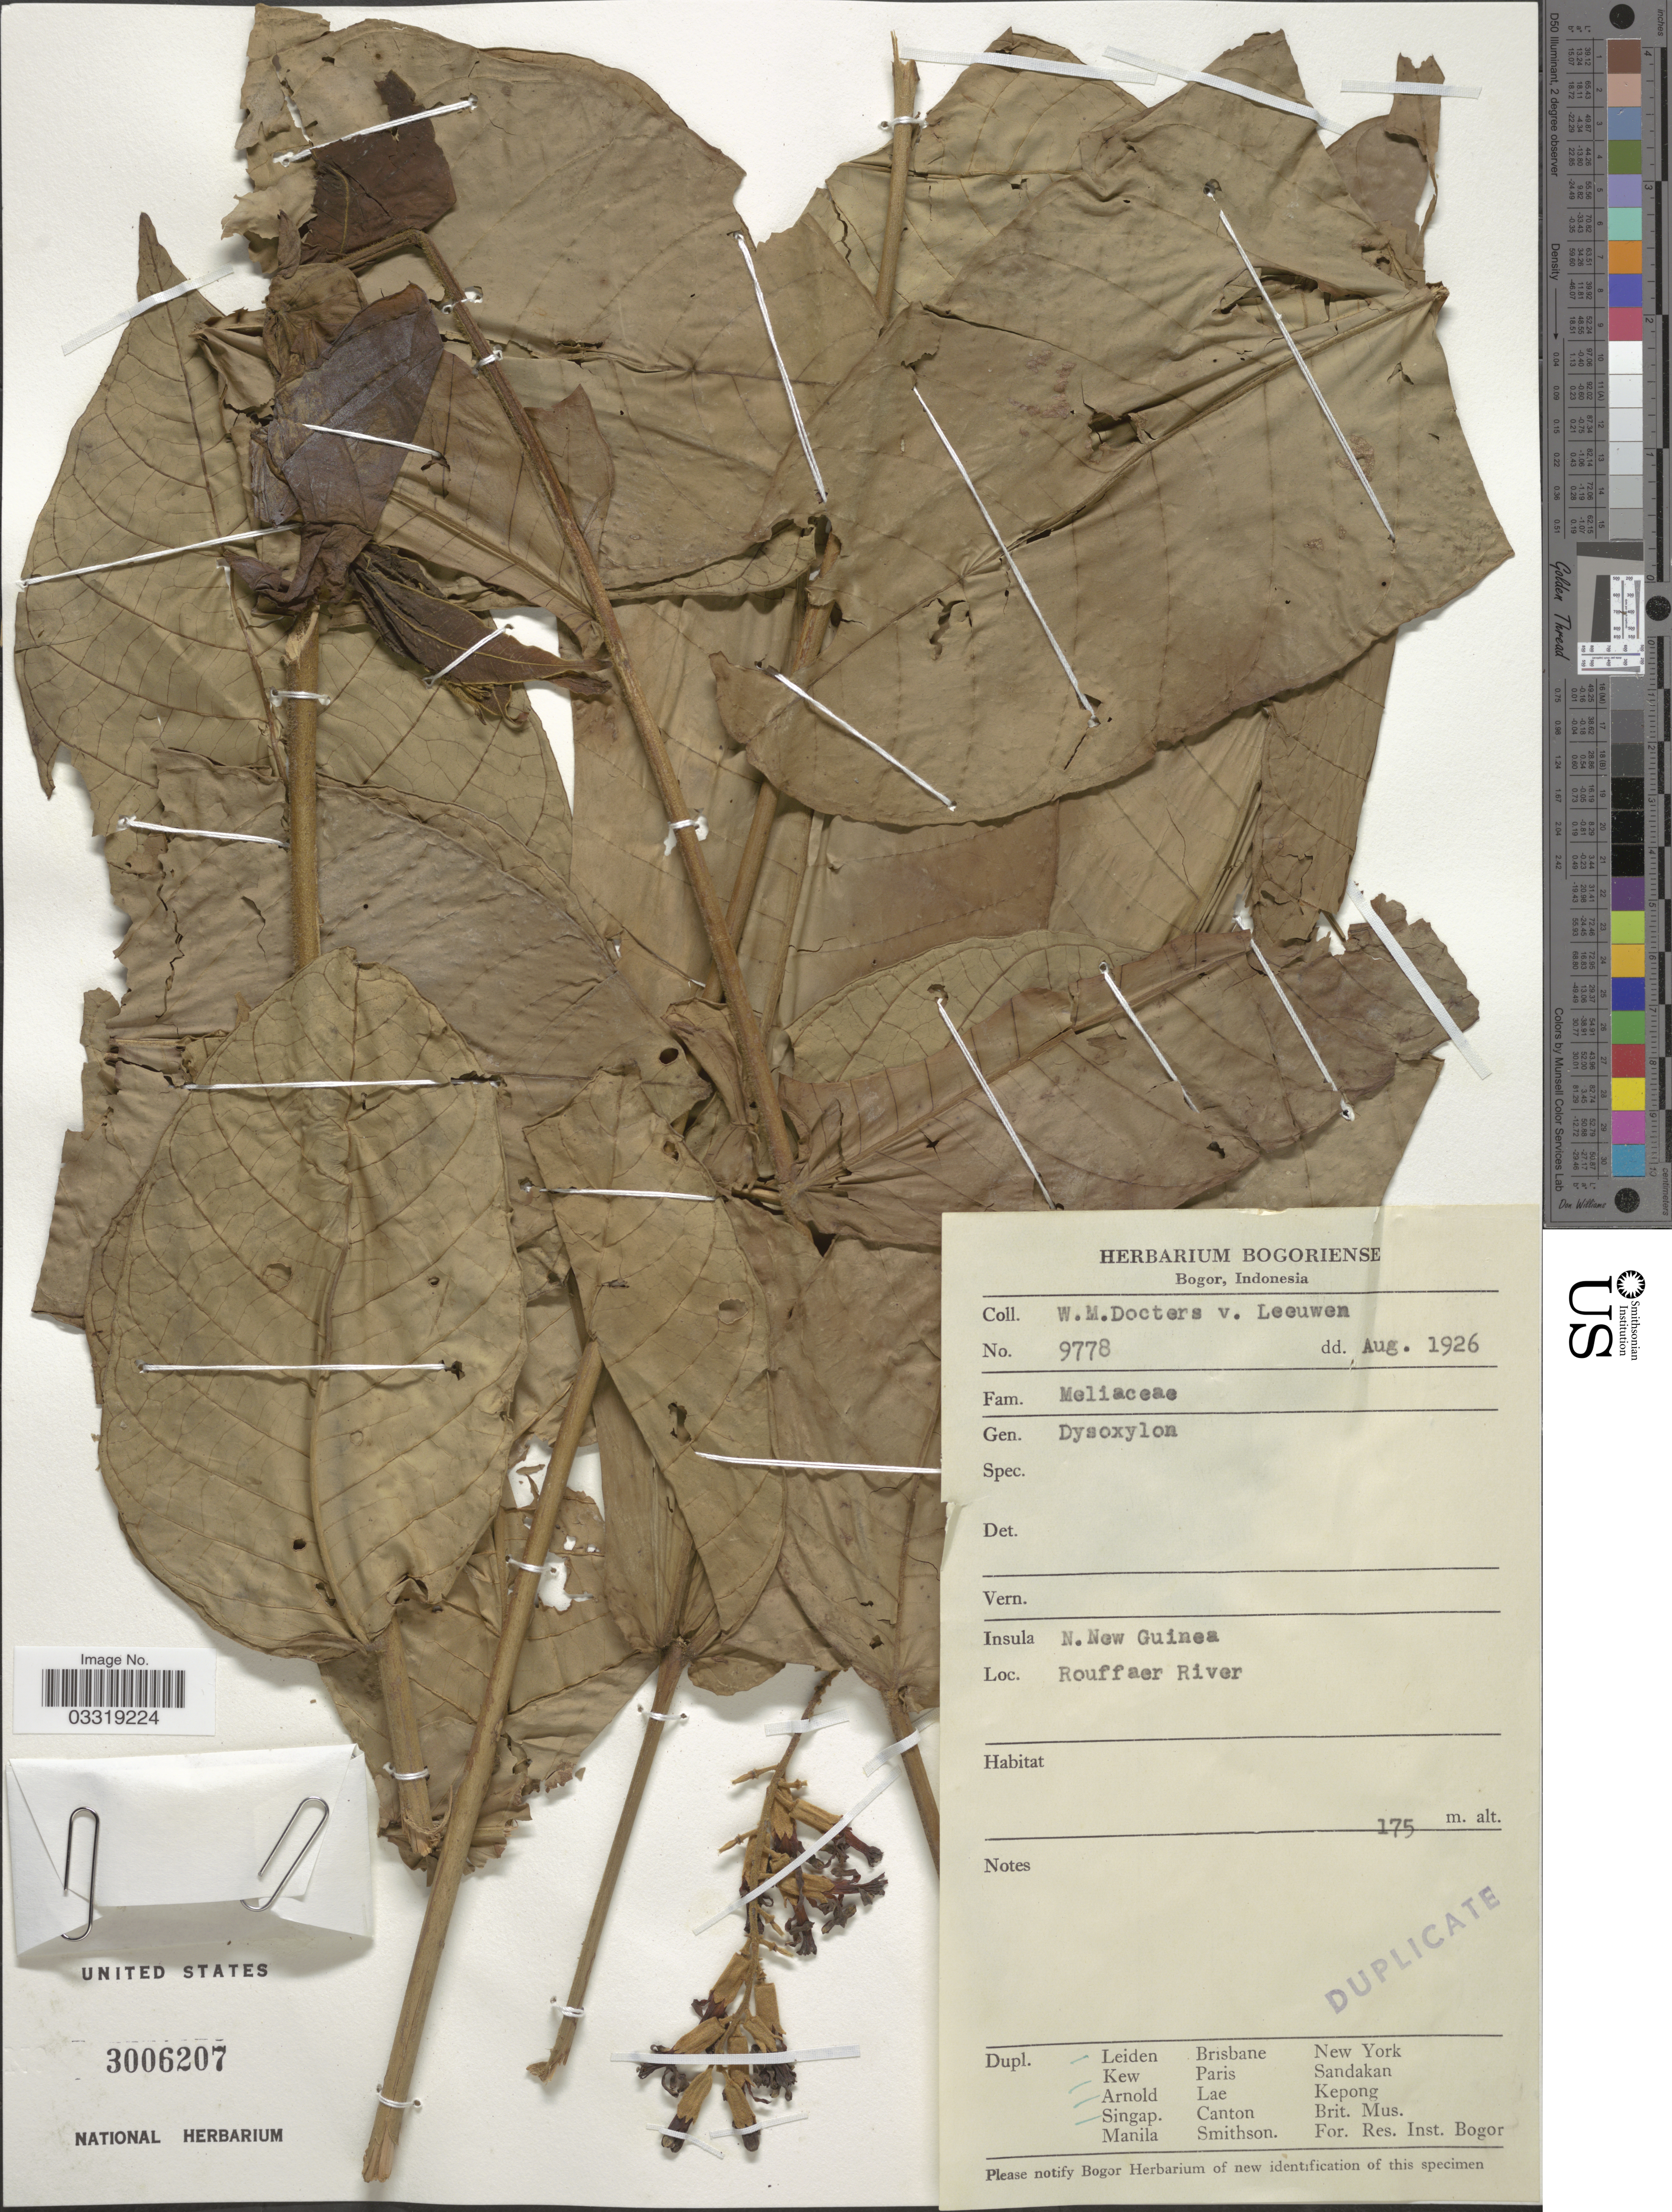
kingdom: Plantae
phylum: Tracheophyta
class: Magnoliopsida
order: Sapindales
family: Meliaceae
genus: Epicharis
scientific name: Epicharis parasitica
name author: (Osbeck) Mabb.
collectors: W. Docters van Leeuwen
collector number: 9778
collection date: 1926-08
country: Indonesia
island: New Guinea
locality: Insula N. New Guinea. Rouffaer River.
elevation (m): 175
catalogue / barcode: US 3006207